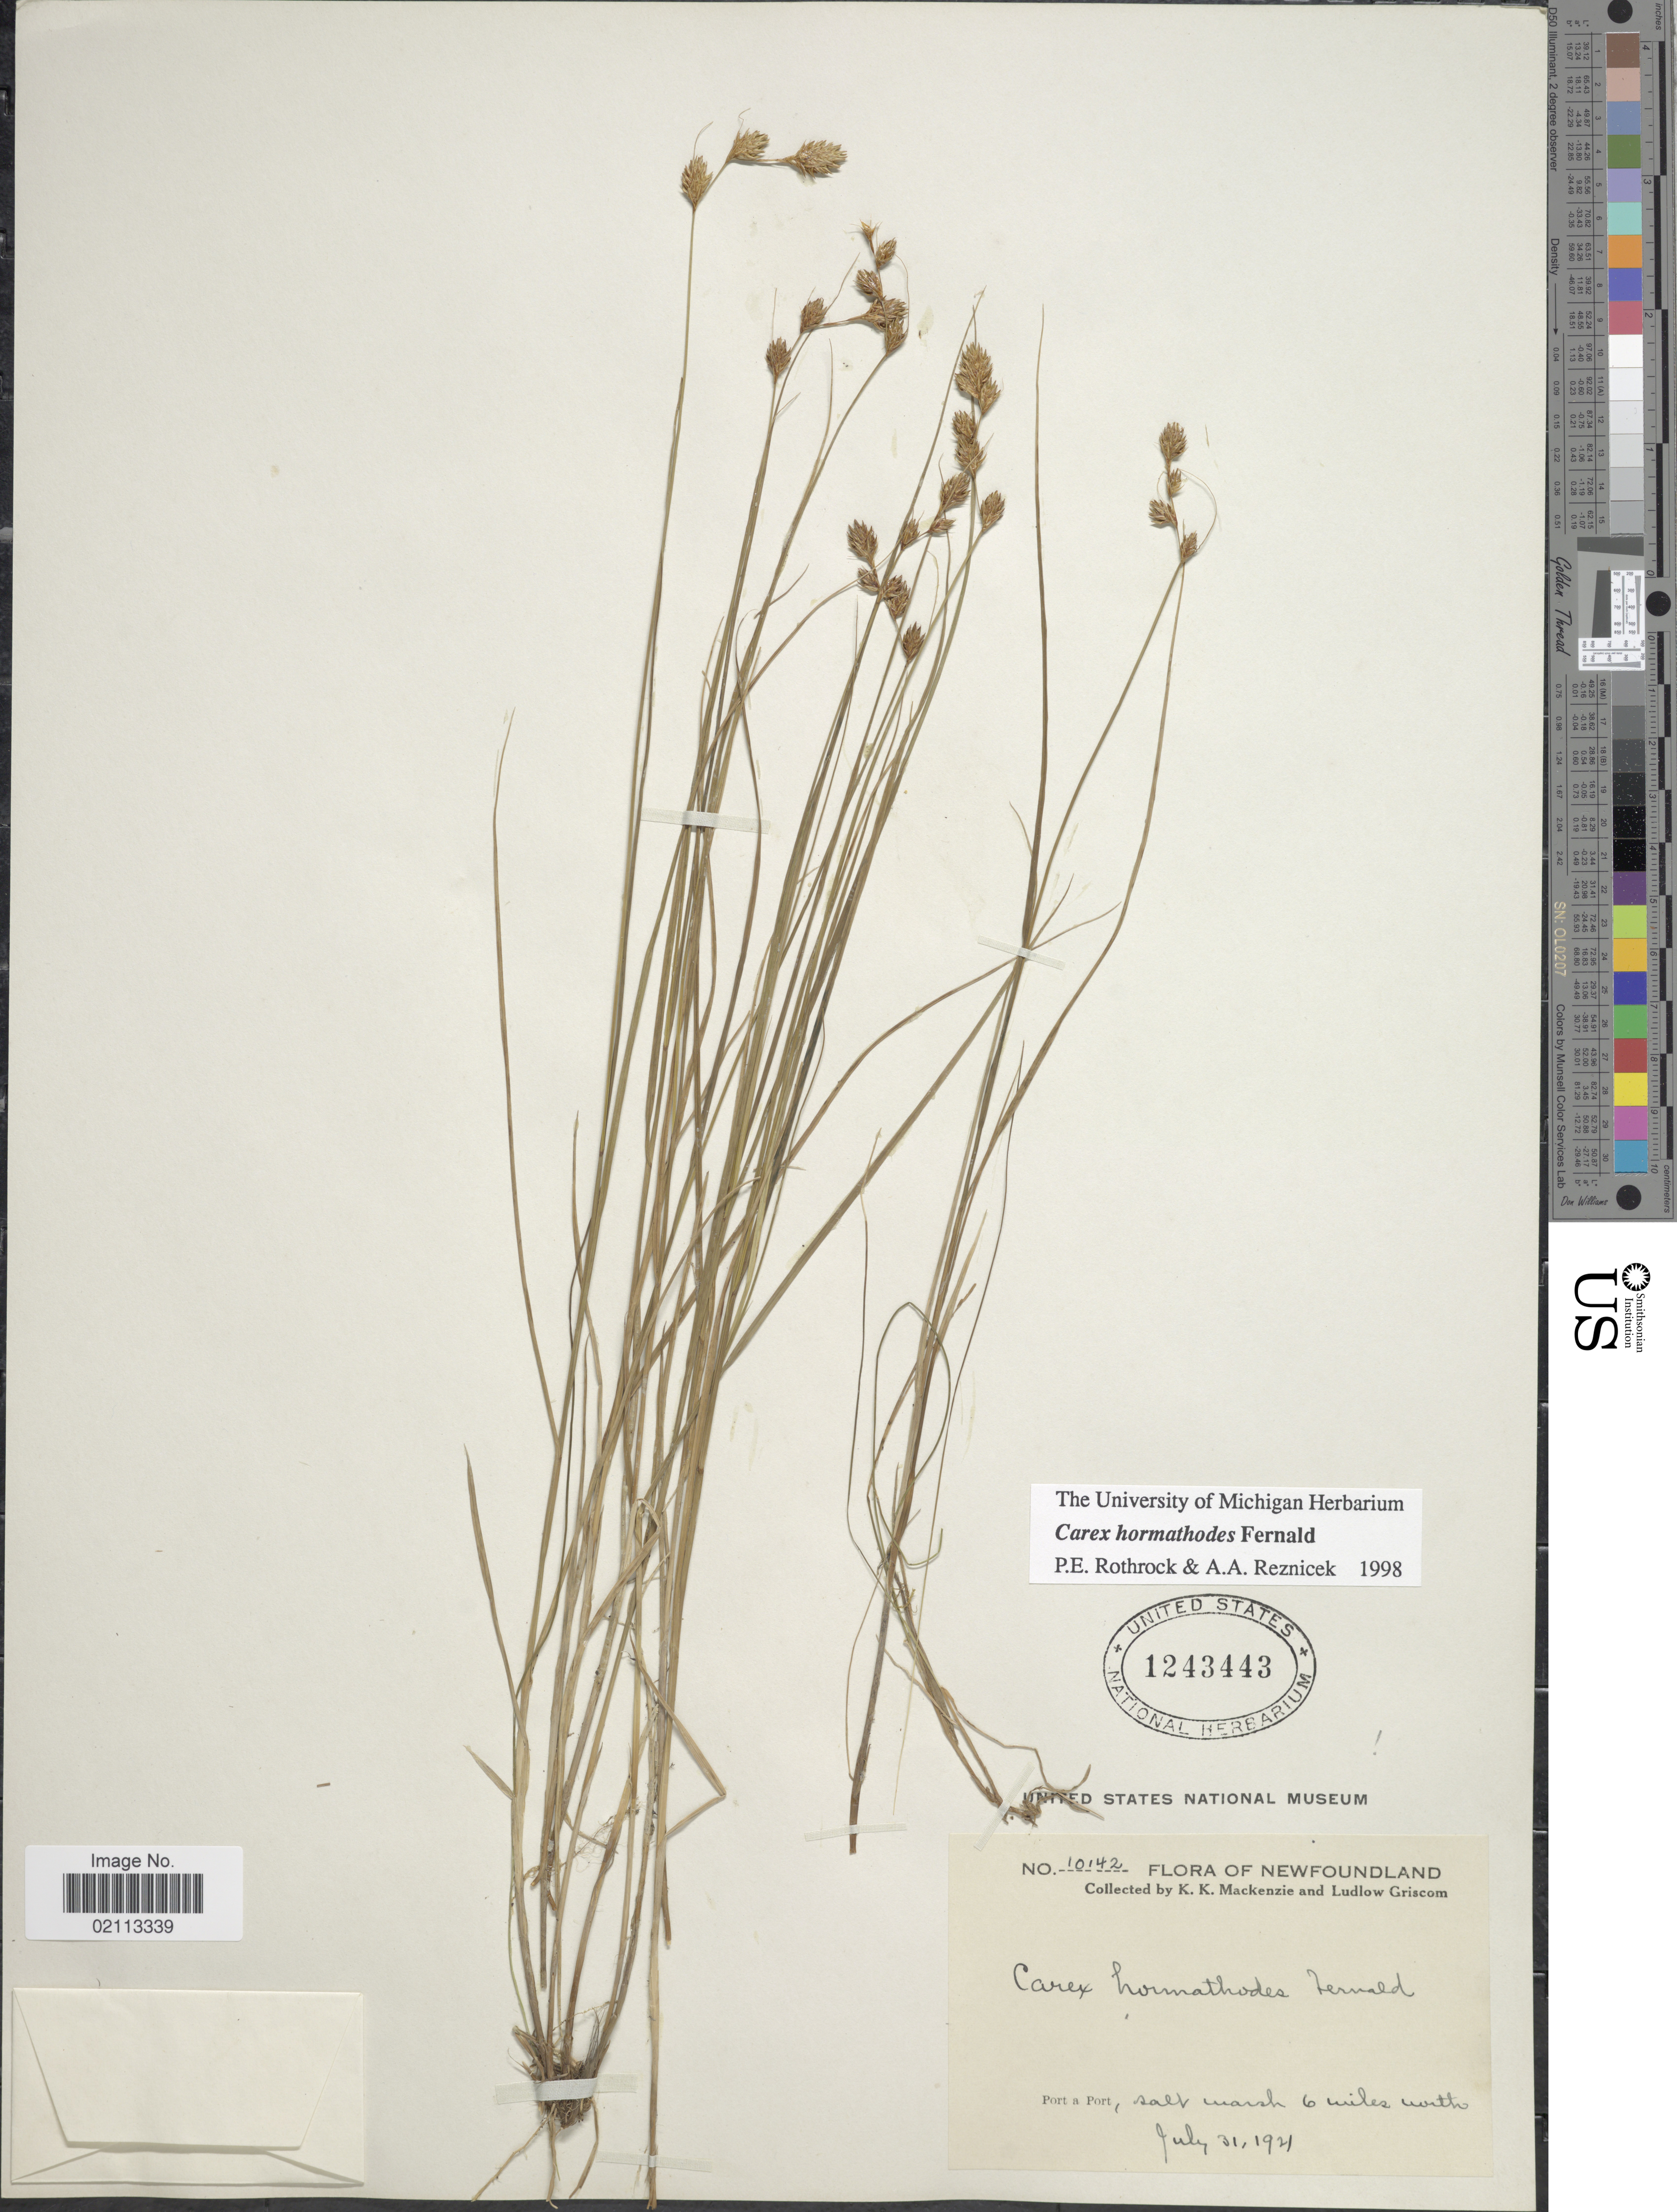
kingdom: Plantae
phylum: Tracheophyta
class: Liliopsida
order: Poales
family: Cyperaceae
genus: Carex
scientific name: Carex hormathodes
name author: Fernald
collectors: K. K. Mackenzie & L. Griscom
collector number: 10142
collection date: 1921-07-31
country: Canada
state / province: Newfoundland and Labrador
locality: Port a Port, salt marsh 6 miles north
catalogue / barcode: US 1243443